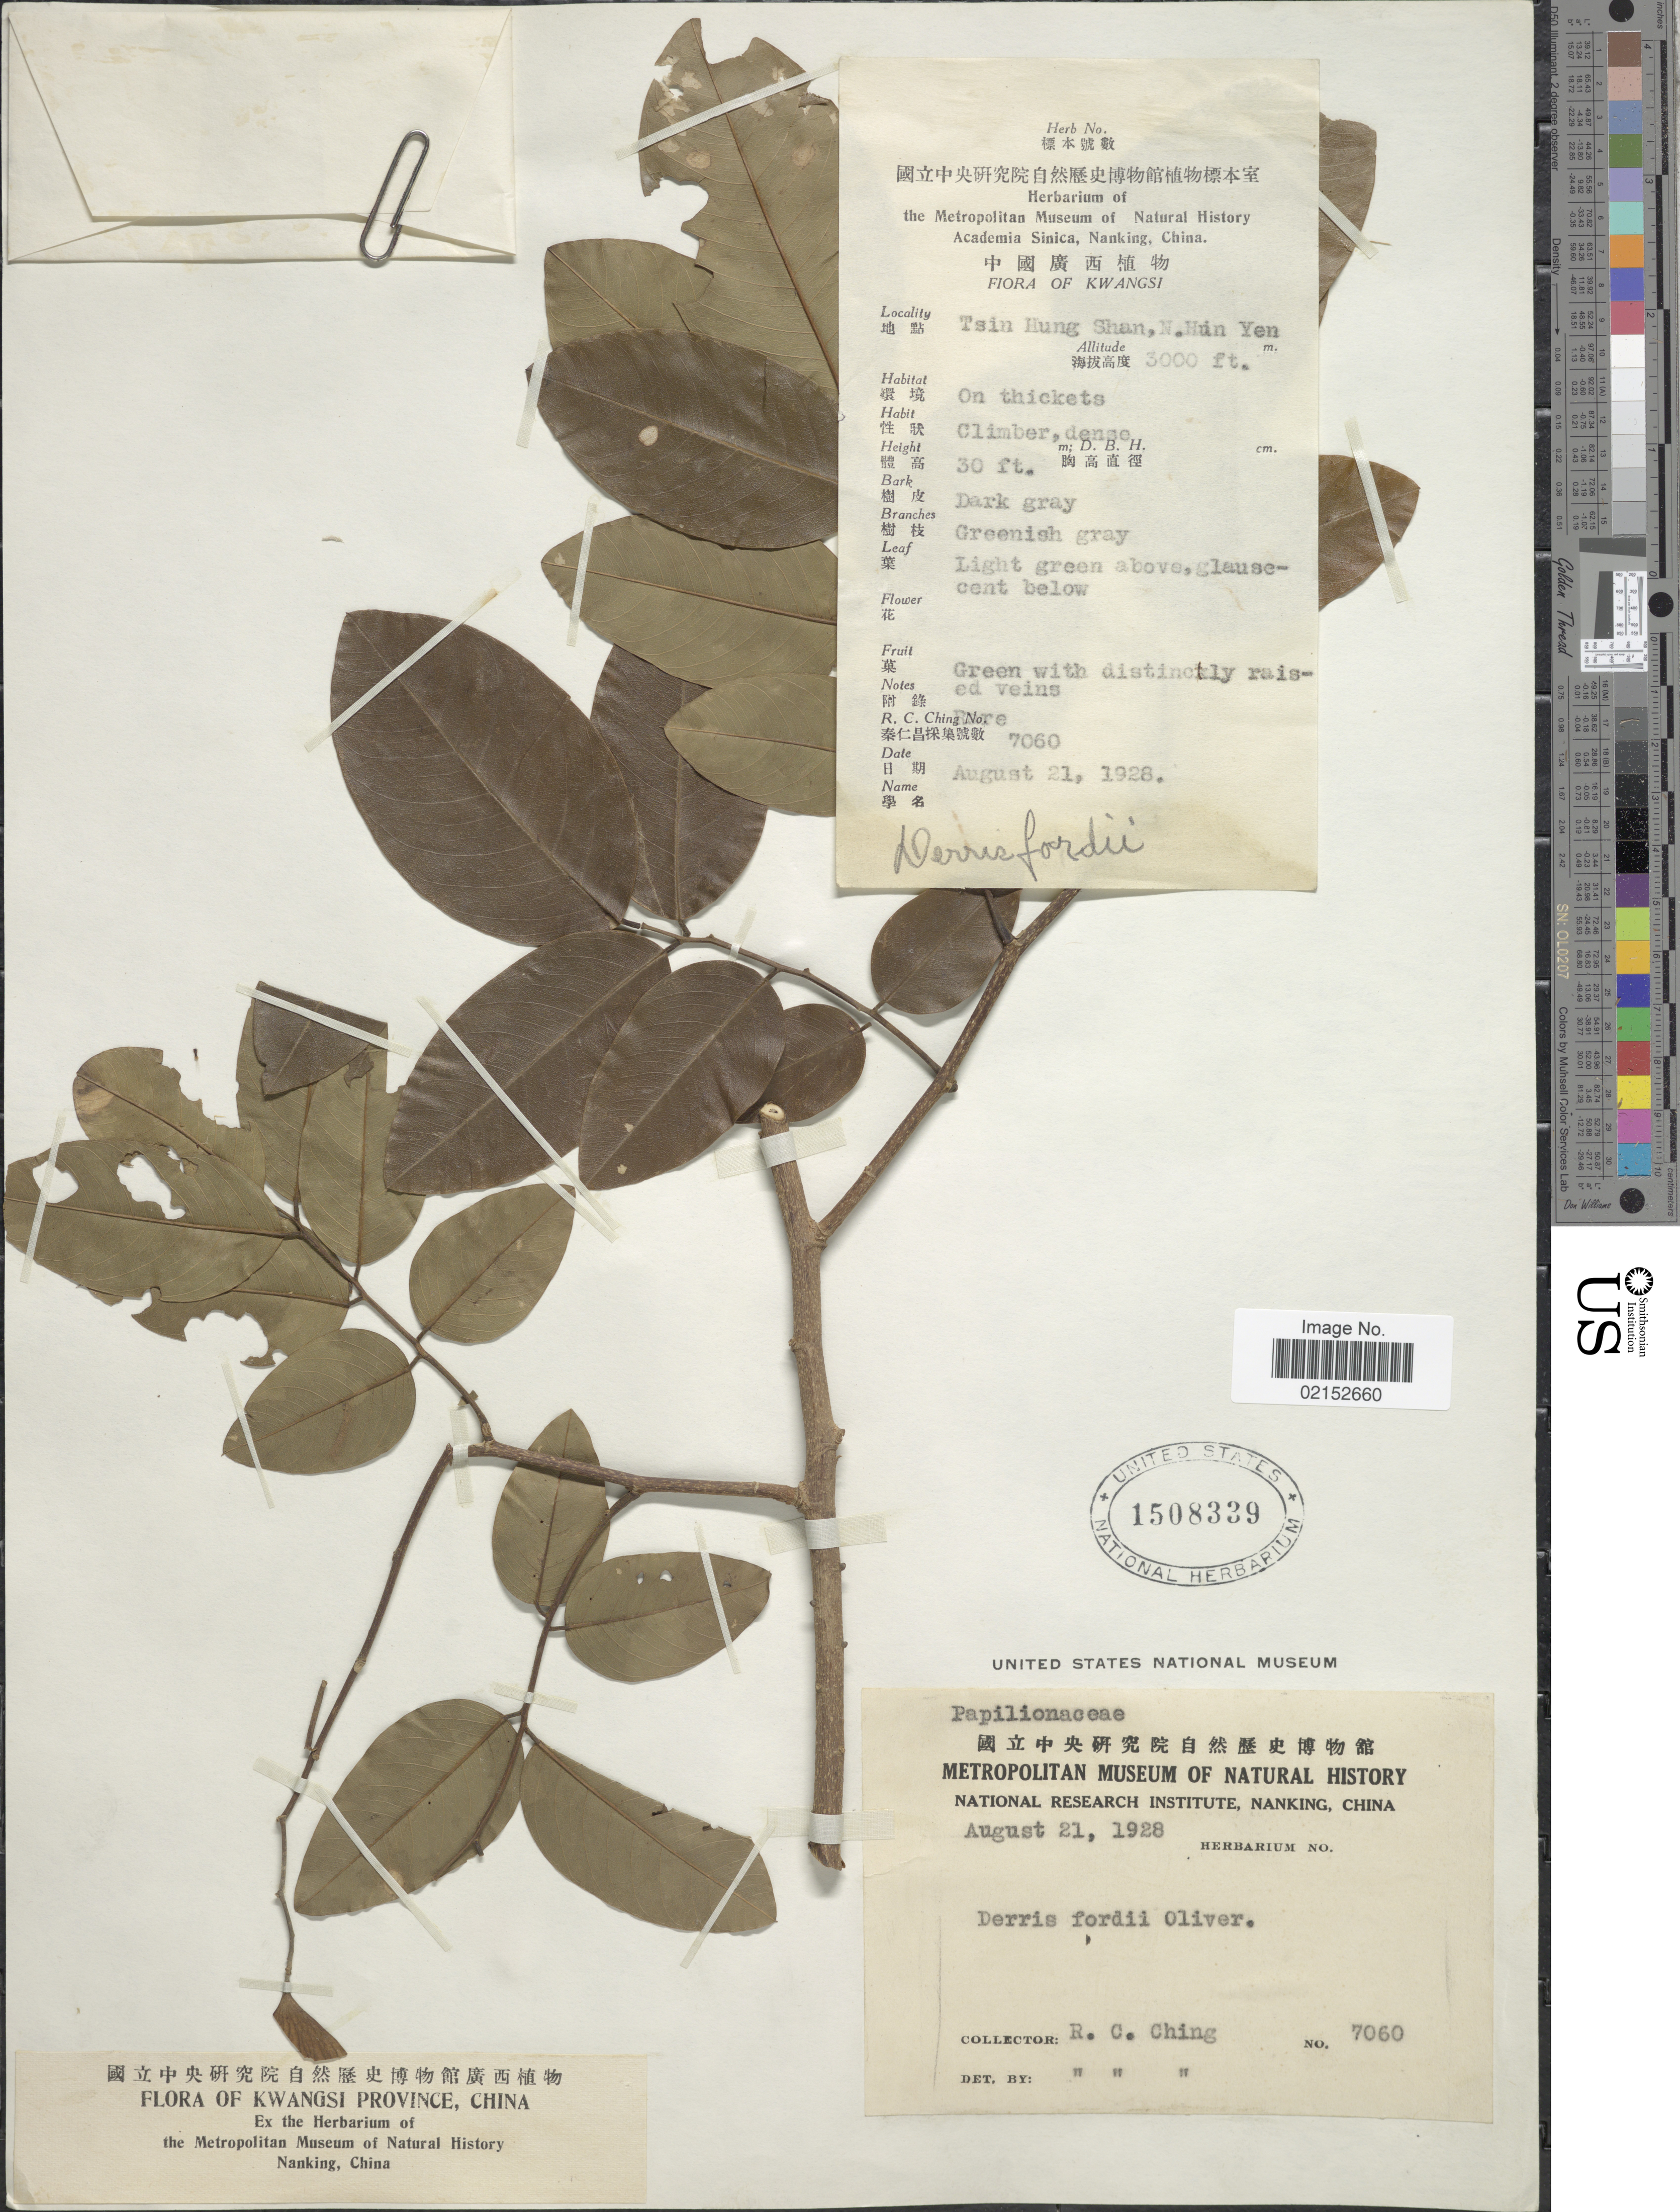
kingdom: Plantae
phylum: Tracheophyta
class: Magnoliopsida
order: Fabales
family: Fabaceae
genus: Derris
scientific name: Derris fordii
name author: Oliv.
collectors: R. C. Ching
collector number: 7060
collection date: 1928-08-21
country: China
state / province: Guangxi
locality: Kwangsi, Tsin Hung Shan, N. Hun Yen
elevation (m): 914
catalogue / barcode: US 1508339